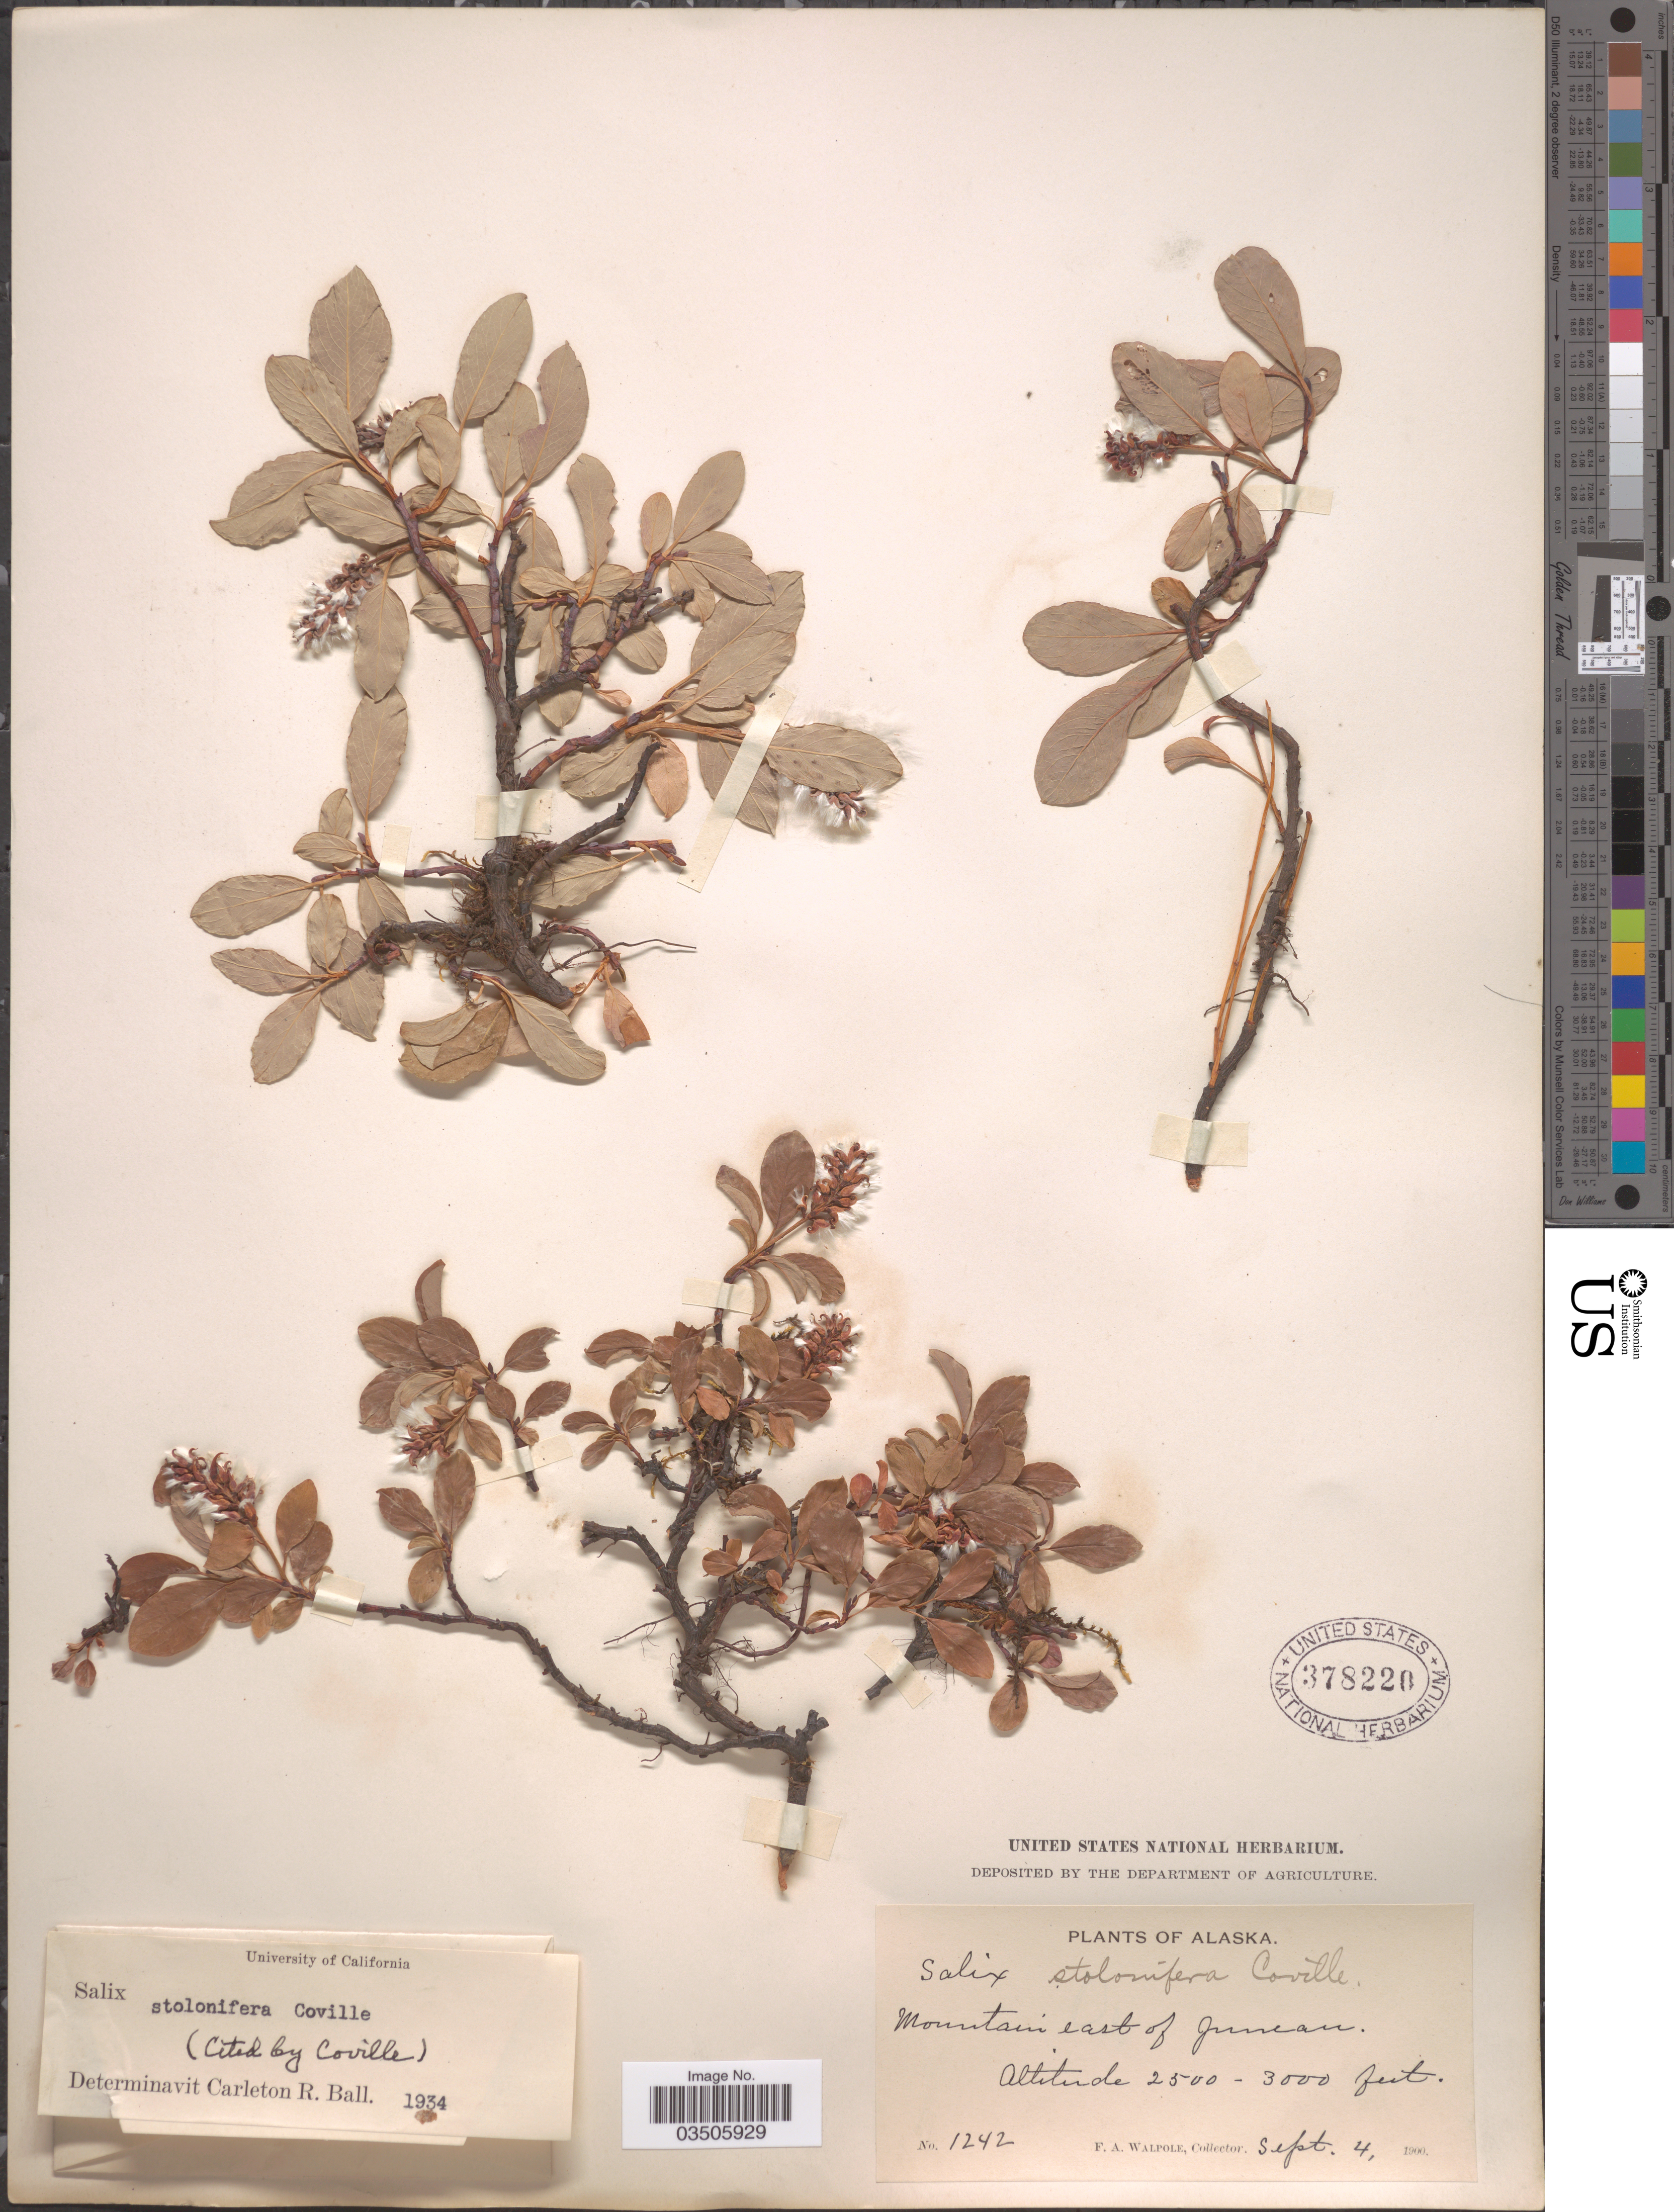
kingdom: Plantae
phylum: Tracheophyta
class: Magnoliopsida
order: Malpighiales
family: Salicaceae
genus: Salix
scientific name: Salix stolonifera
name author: Coville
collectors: F. Walpole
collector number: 1242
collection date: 1900-09-04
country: United States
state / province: Alaska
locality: Mountain east of Juneau.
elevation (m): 762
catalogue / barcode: US 378220